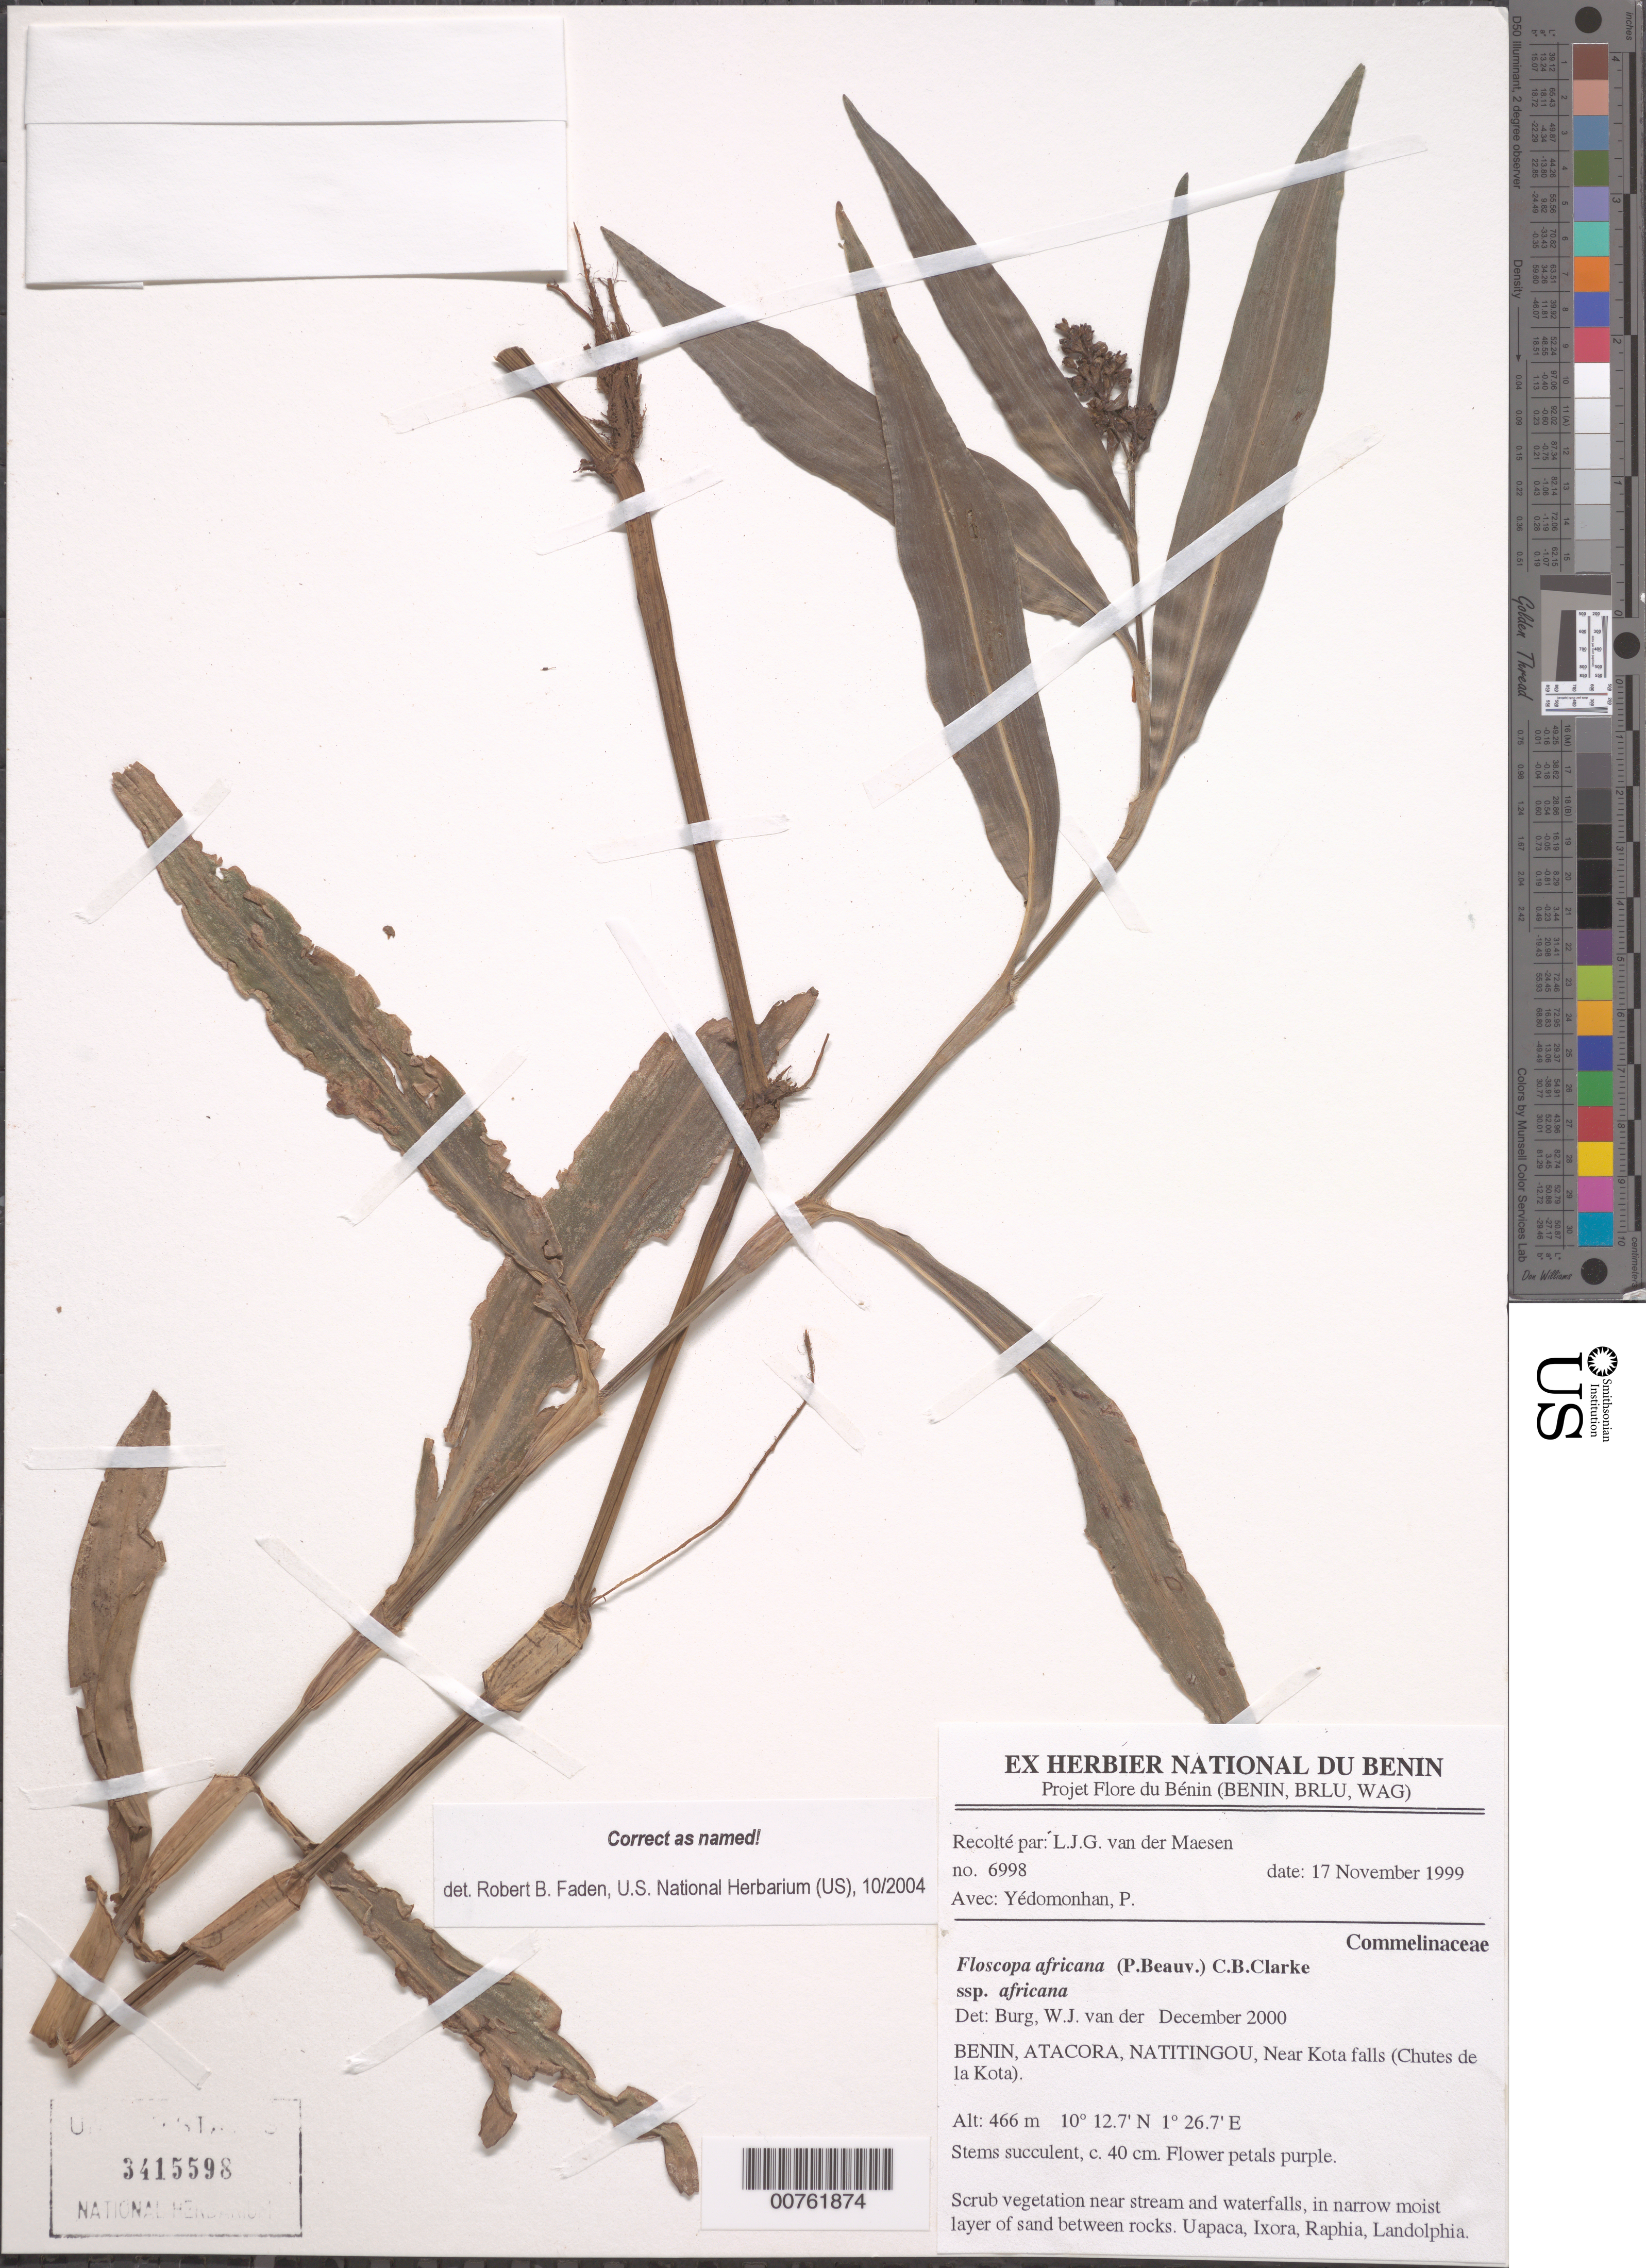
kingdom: Plantae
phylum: Tracheophyta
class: Liliopsida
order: Commelinales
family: Commelinaceae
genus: Floscopa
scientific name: Floscopa africana subsp. africana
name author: (P. Beauv.) C.B. Clarke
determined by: Faden, Robert B., (US), Smithsonian Institution - National Museum of Natural History (UNITED STATES)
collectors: L. van der Maesen & P. Yédomonhan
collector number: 6998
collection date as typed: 17 Nov 1999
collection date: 1999-11-17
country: Benin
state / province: Atakora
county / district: Natitingou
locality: Near Kota falls (Chutes de la Kota).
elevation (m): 466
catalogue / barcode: US 3415598